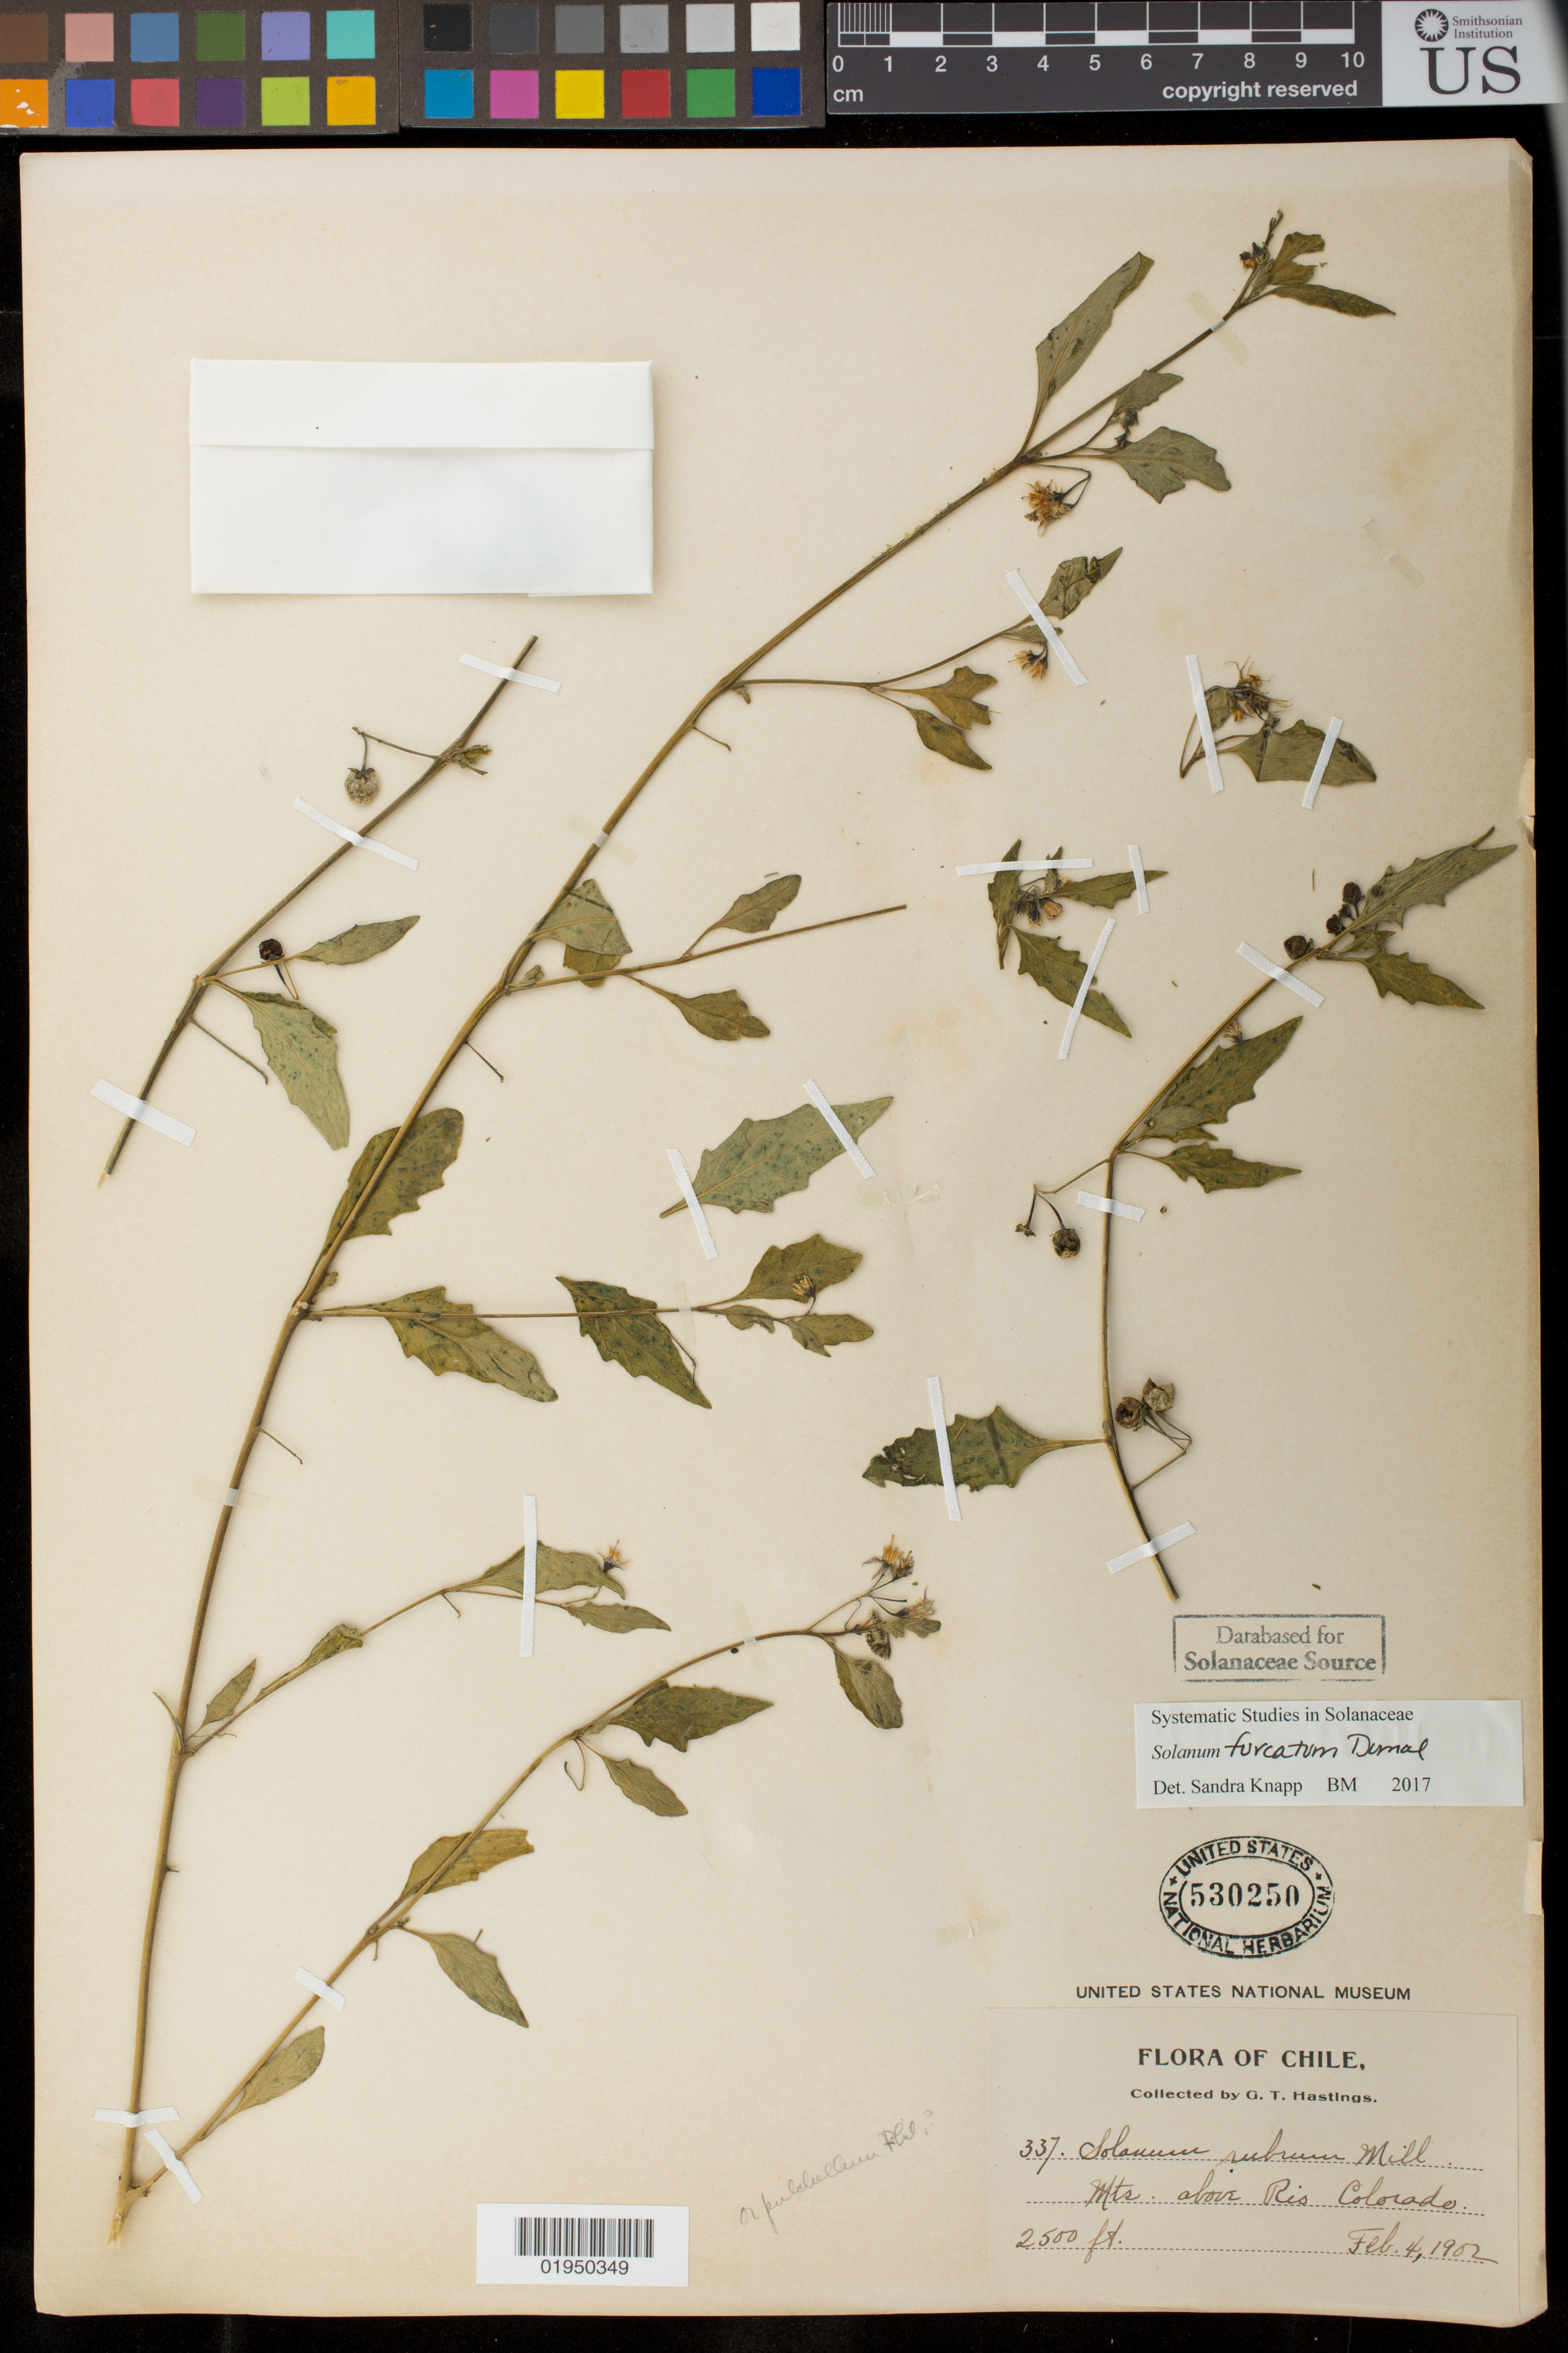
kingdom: Plantae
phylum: Tracheophyta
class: Magnoliopsida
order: Solanales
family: Solanaceae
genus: Solanum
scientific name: Solanum furcatum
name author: Dunal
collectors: G. Hastings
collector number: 337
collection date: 1902-02-04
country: Chile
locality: Mts. above Rio Colorado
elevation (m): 762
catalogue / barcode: US 530250